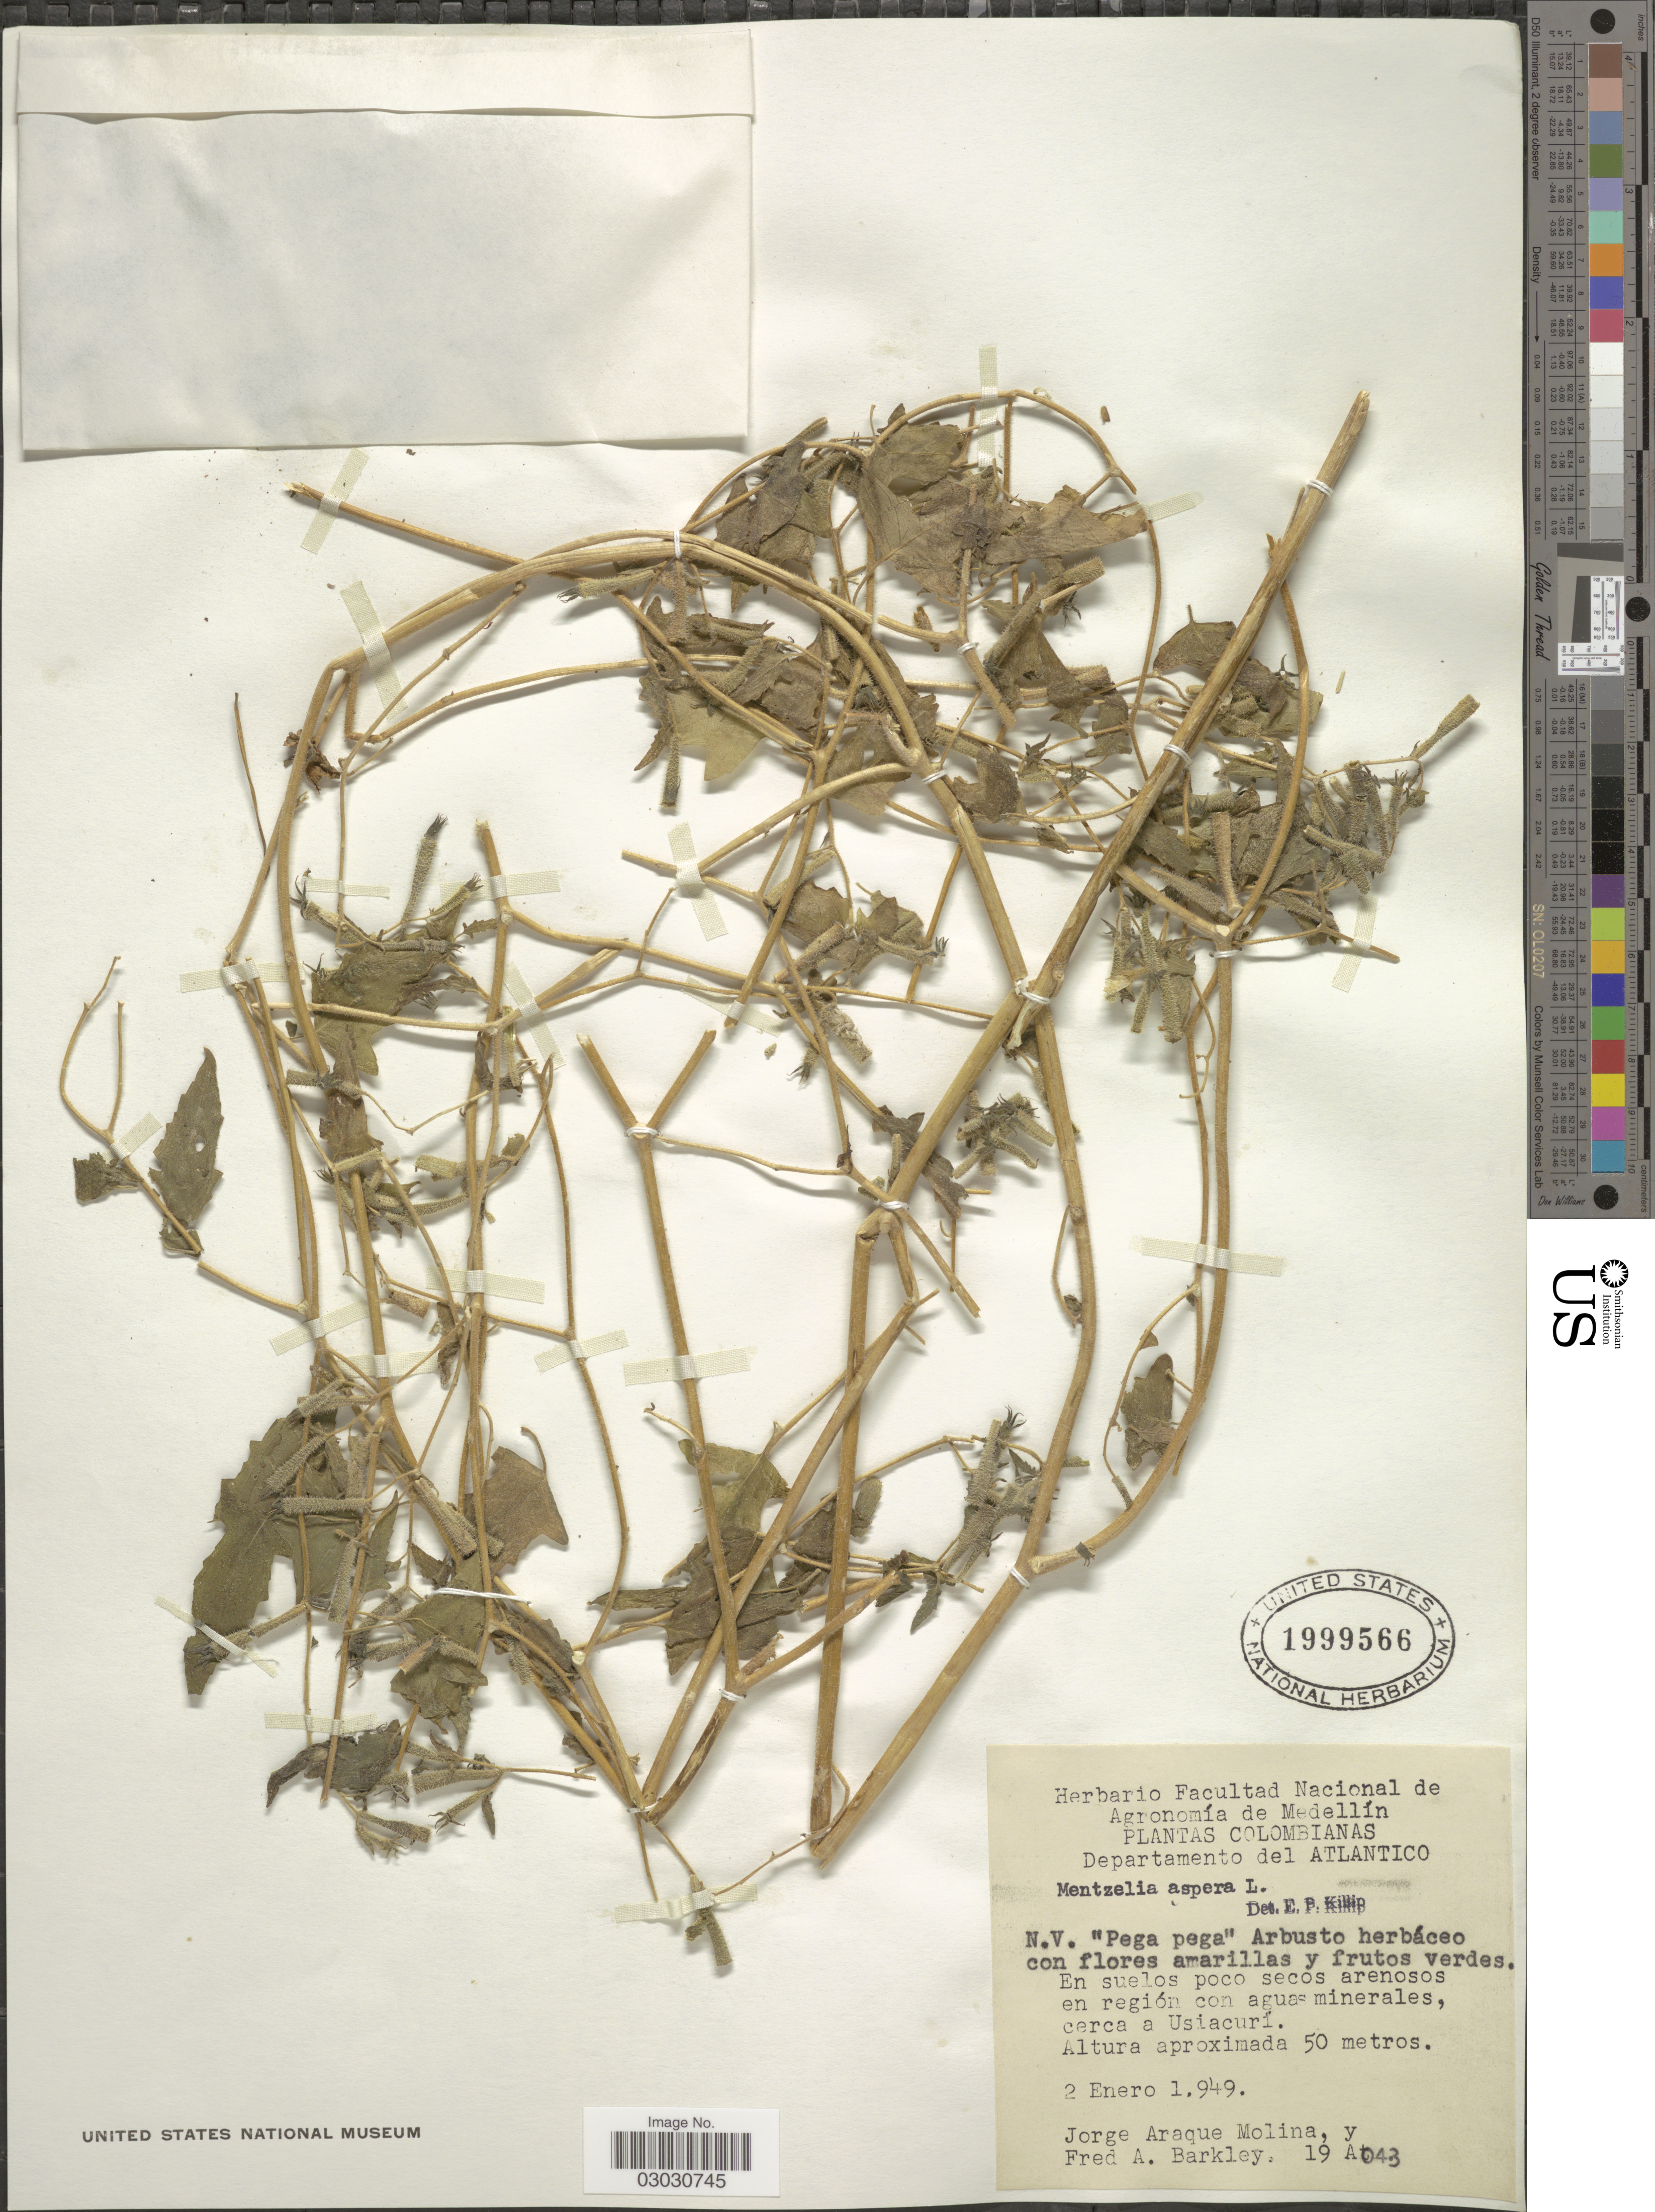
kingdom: Plantae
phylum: Tracheophyta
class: Magnoliopsida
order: Cornales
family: Loasaceae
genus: Mentzelia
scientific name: Mentzelia aspera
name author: L.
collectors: J. Araque Molina & F. A. Barkley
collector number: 19A043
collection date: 1949-01-02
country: Colombia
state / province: Atlántico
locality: Departamento del Atlantico. En región con aguas minerales, cerca a Usiacuri.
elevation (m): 50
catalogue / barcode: US 1999566